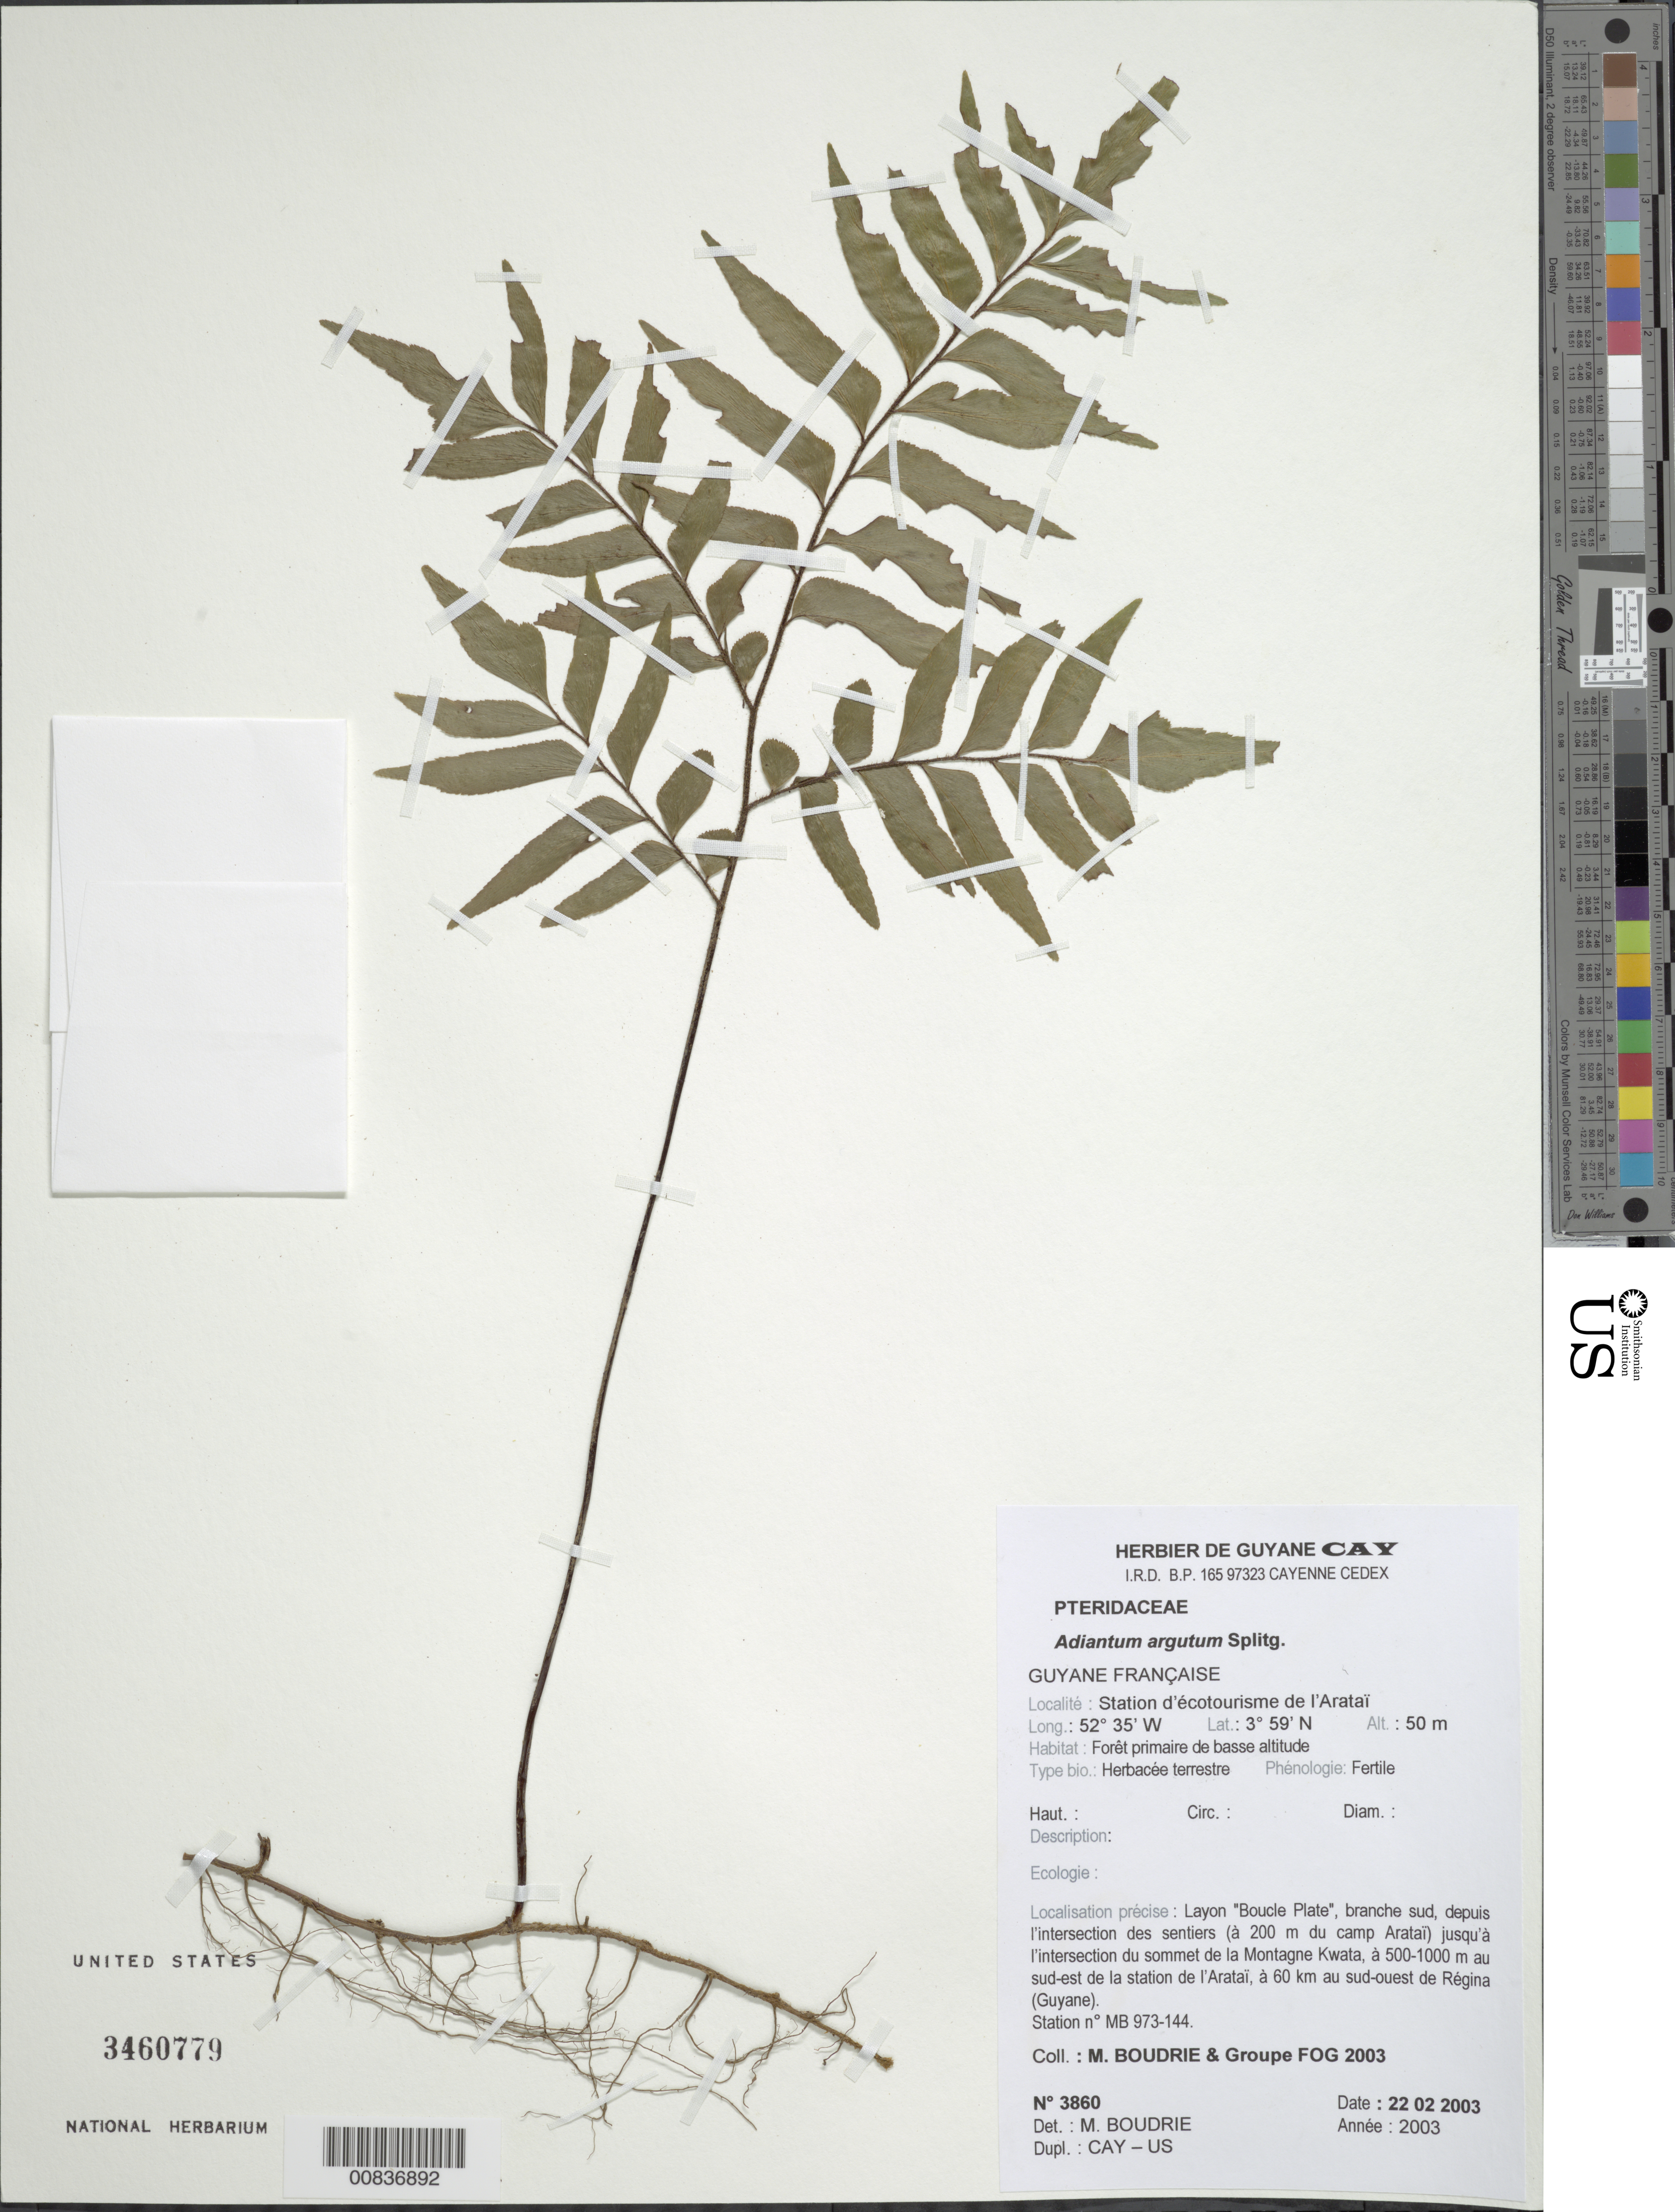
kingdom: Plantae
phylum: Tracheophyta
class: Polypodiopsida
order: Polypodiales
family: Pteridaceae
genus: Adiantum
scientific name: Adiantum argutum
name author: Splitg.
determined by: Boudrie, M.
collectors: M. Boudrie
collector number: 3860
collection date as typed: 22-Feb-03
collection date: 2003-02-22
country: French Guiana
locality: Station d'écotourisme de l'Arataï. Layon "Boucle plate", branche nord-ouest, depuis l'intersection du sommet de la montagne Kwata, jusqu'à l'intersection des sentiers (à 200 m du camp Arataï)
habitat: Forêt primaire de basse altitude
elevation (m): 50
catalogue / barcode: US 3460779